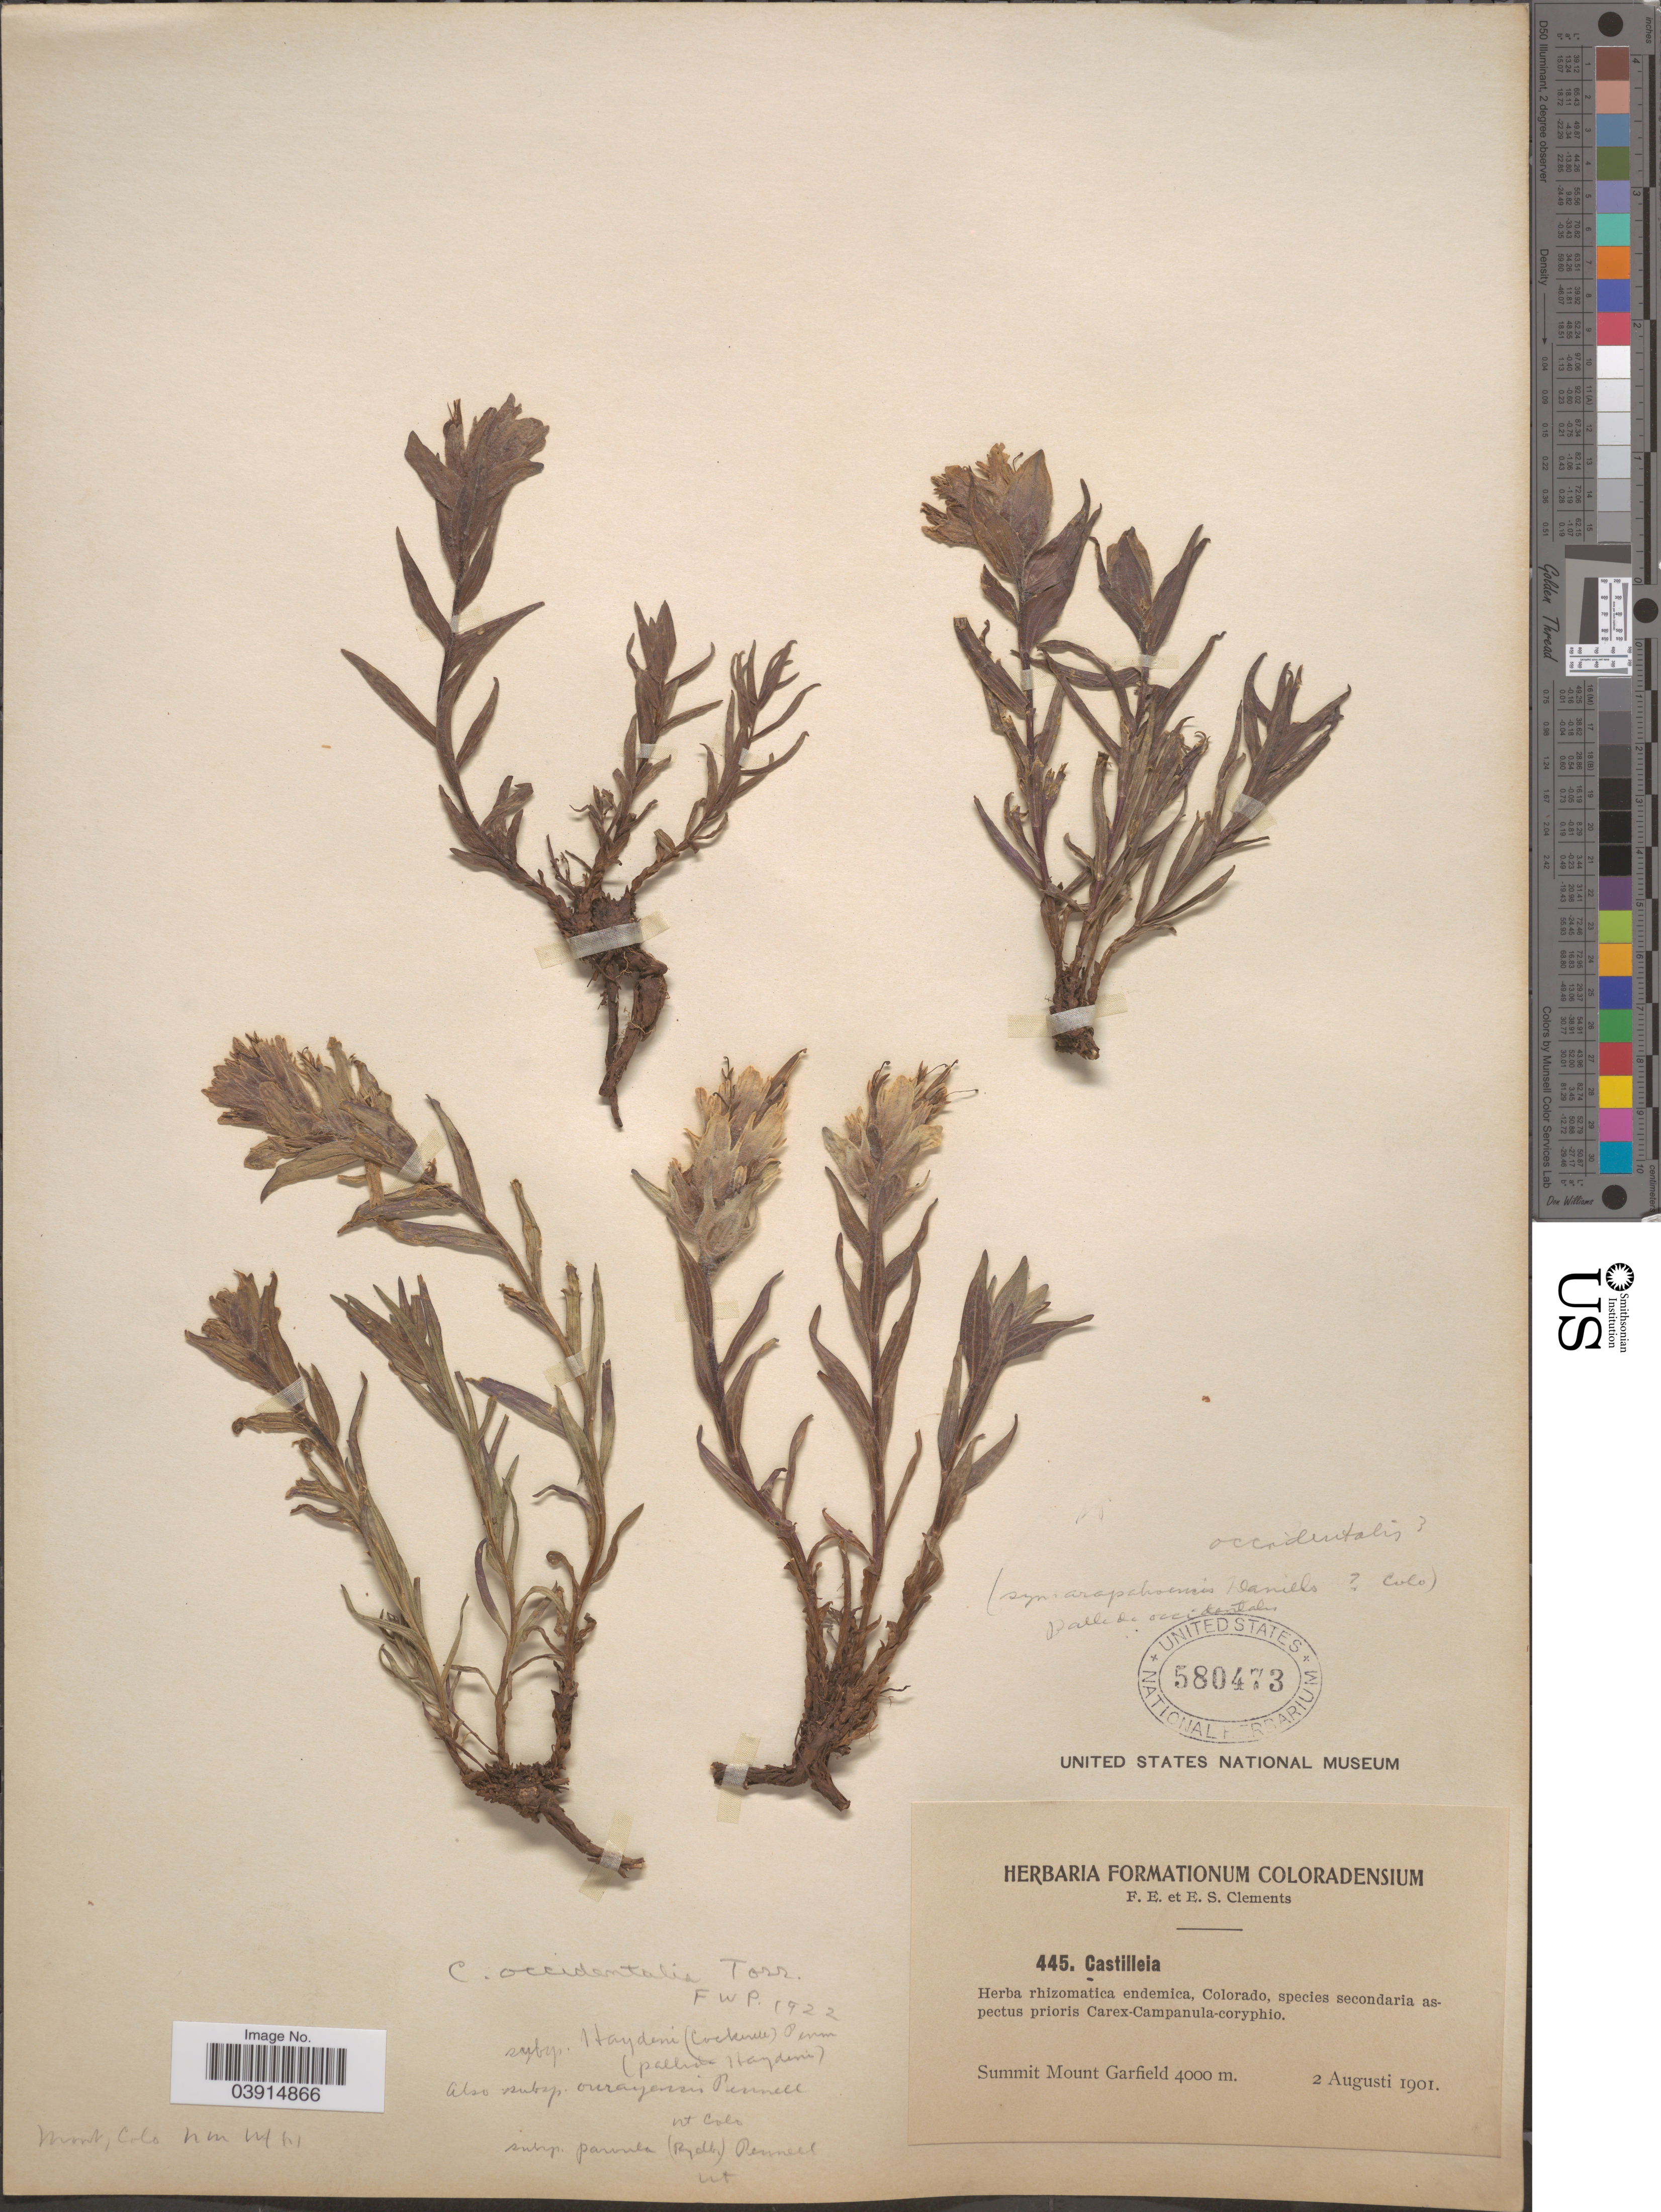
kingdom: Plantae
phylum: Tracheophyta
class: Magnoliopsida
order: Lamiales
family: Orobanchaceae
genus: Castilleja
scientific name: Castilleja sp.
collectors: F. E. Clements & E. S. Clements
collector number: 445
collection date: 1901-08-02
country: United States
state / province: Colorado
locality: Summit Mount Garfield.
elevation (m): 4000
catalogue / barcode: US 580473